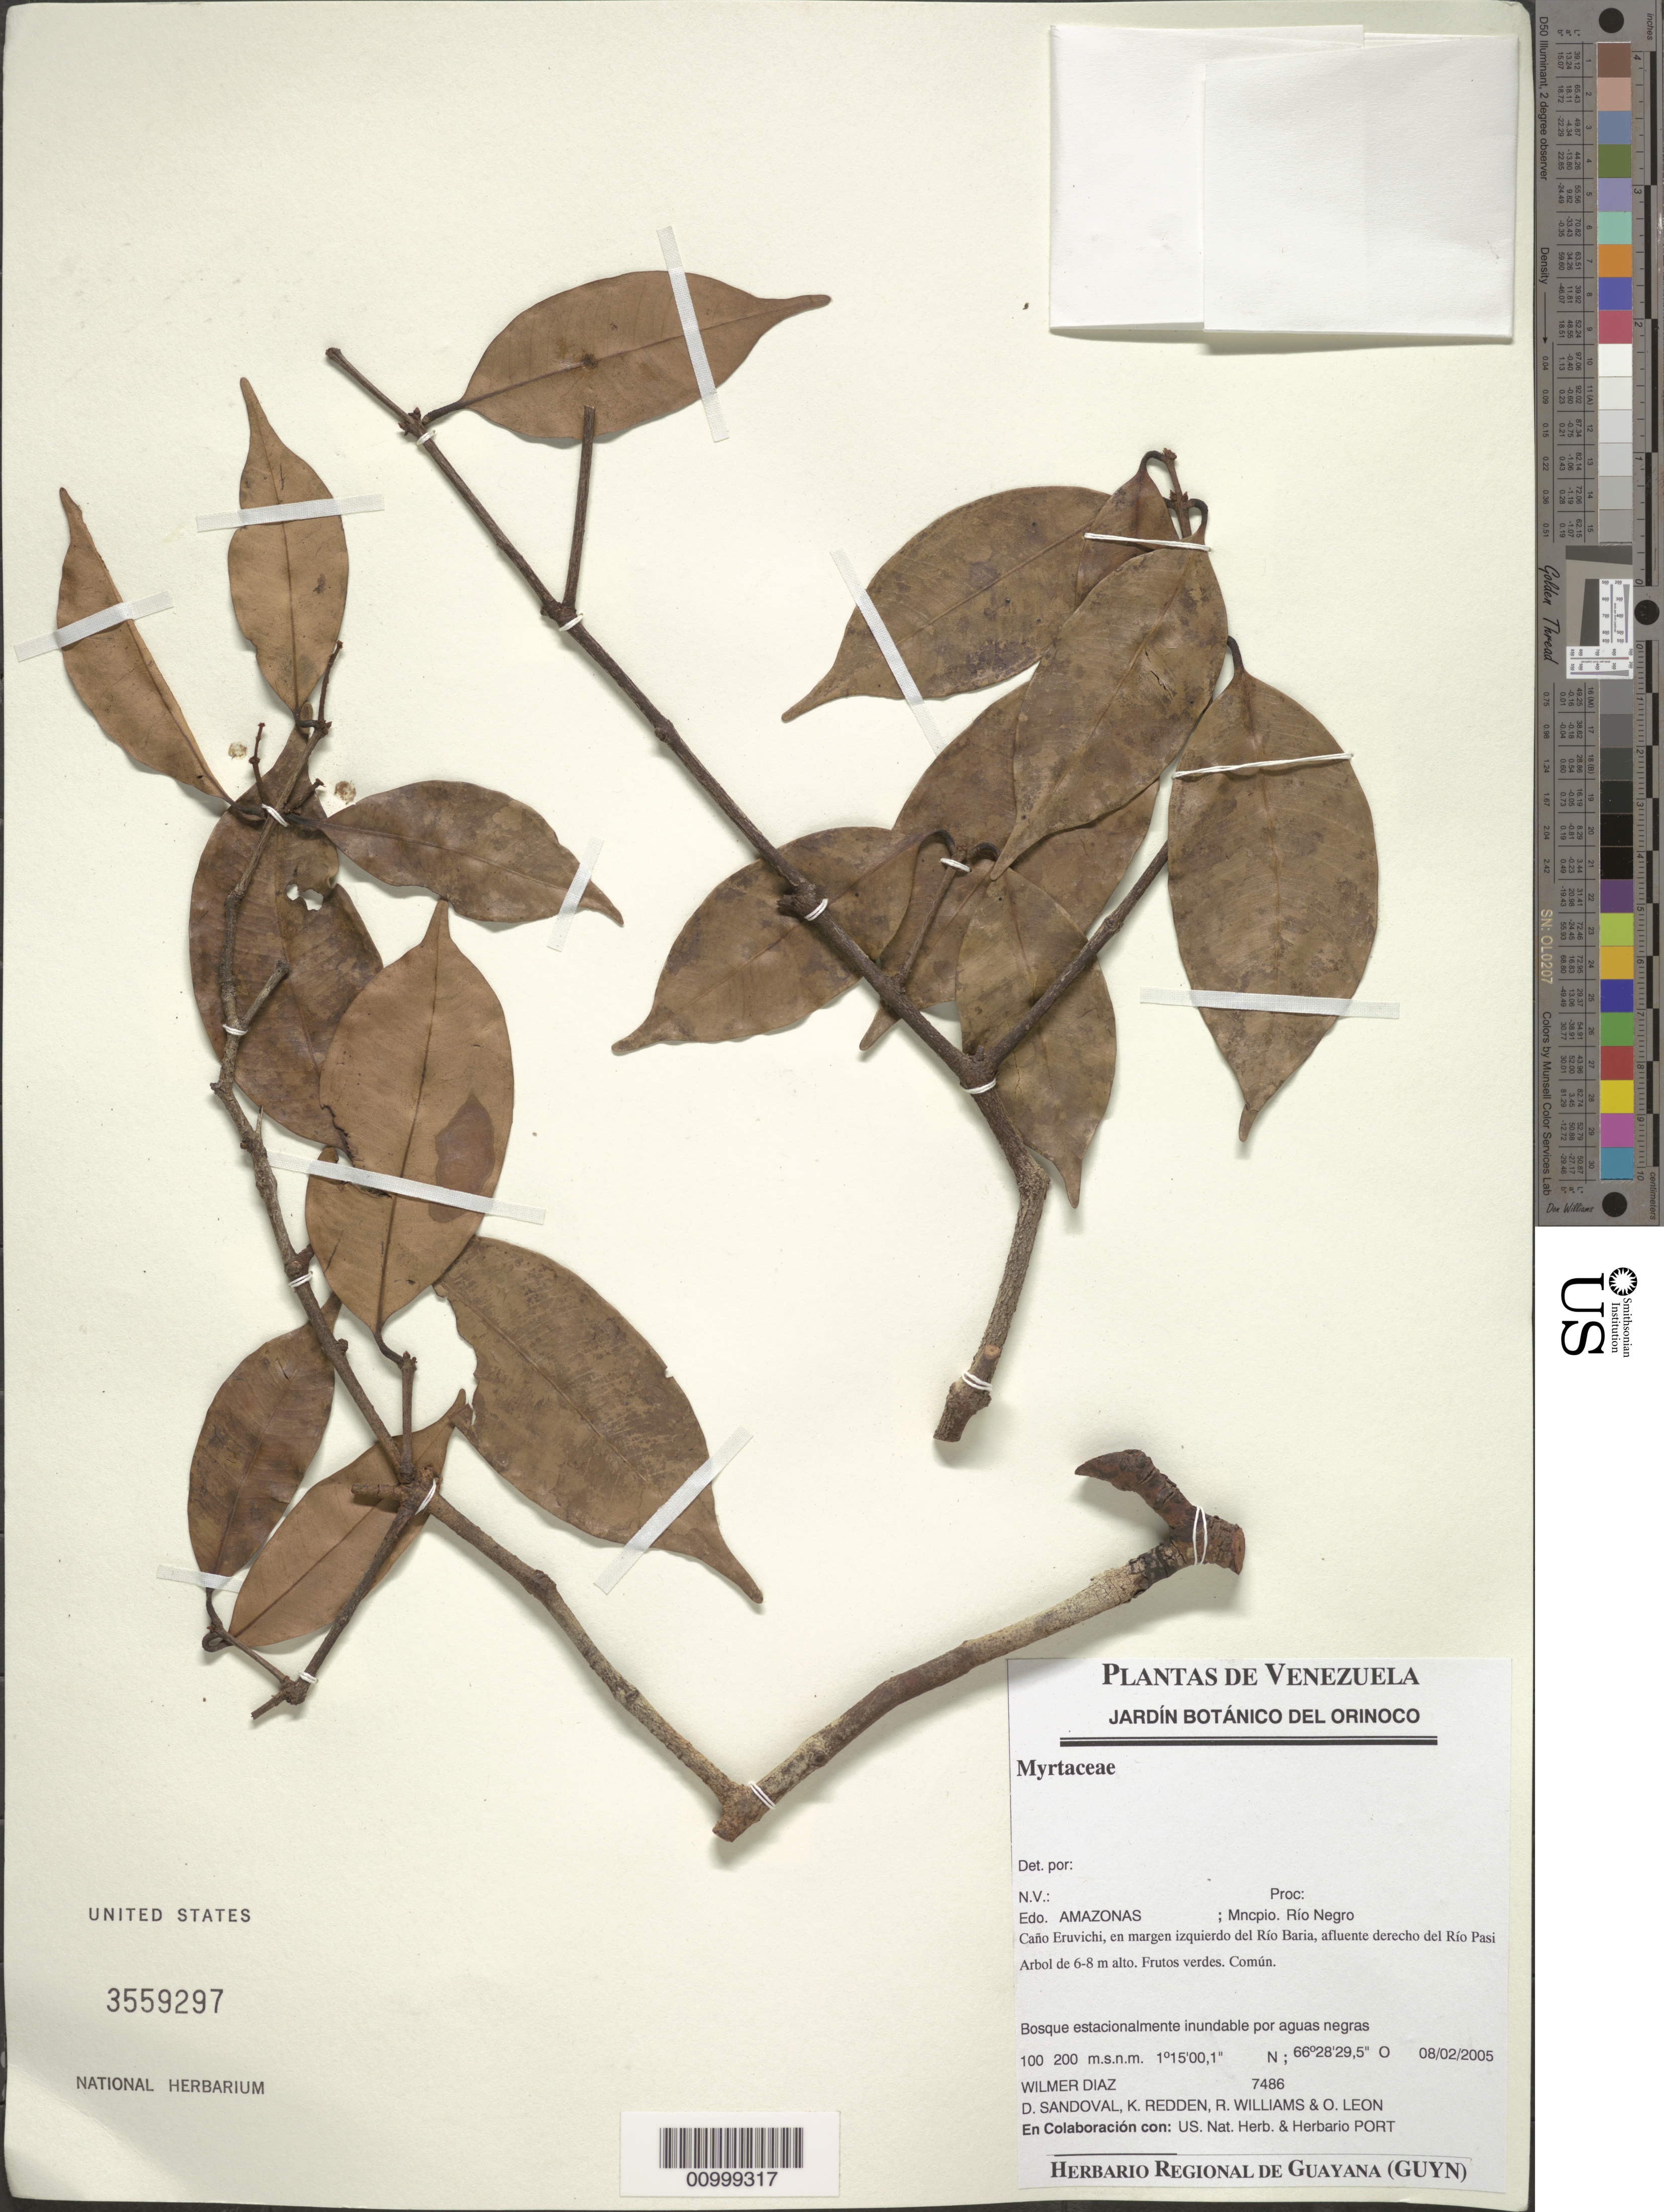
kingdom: Plantae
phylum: Tracheophyta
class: Magnoliopsida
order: Myrtales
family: Myrtaceae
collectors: W. Díaz P., D. Sandoval, K. M. Redden, R. Williams & O. León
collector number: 7486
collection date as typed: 8-Feb-05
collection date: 2005-02-08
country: Venezuela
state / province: Amazonas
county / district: Río Negro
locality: Cano Eruvhci, en margen izquierdo del Rio Baria, afluente derecho del Rio Pasimoni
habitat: Bosque estacionalmente inundable por aguas negras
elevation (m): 100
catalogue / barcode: US 3559297